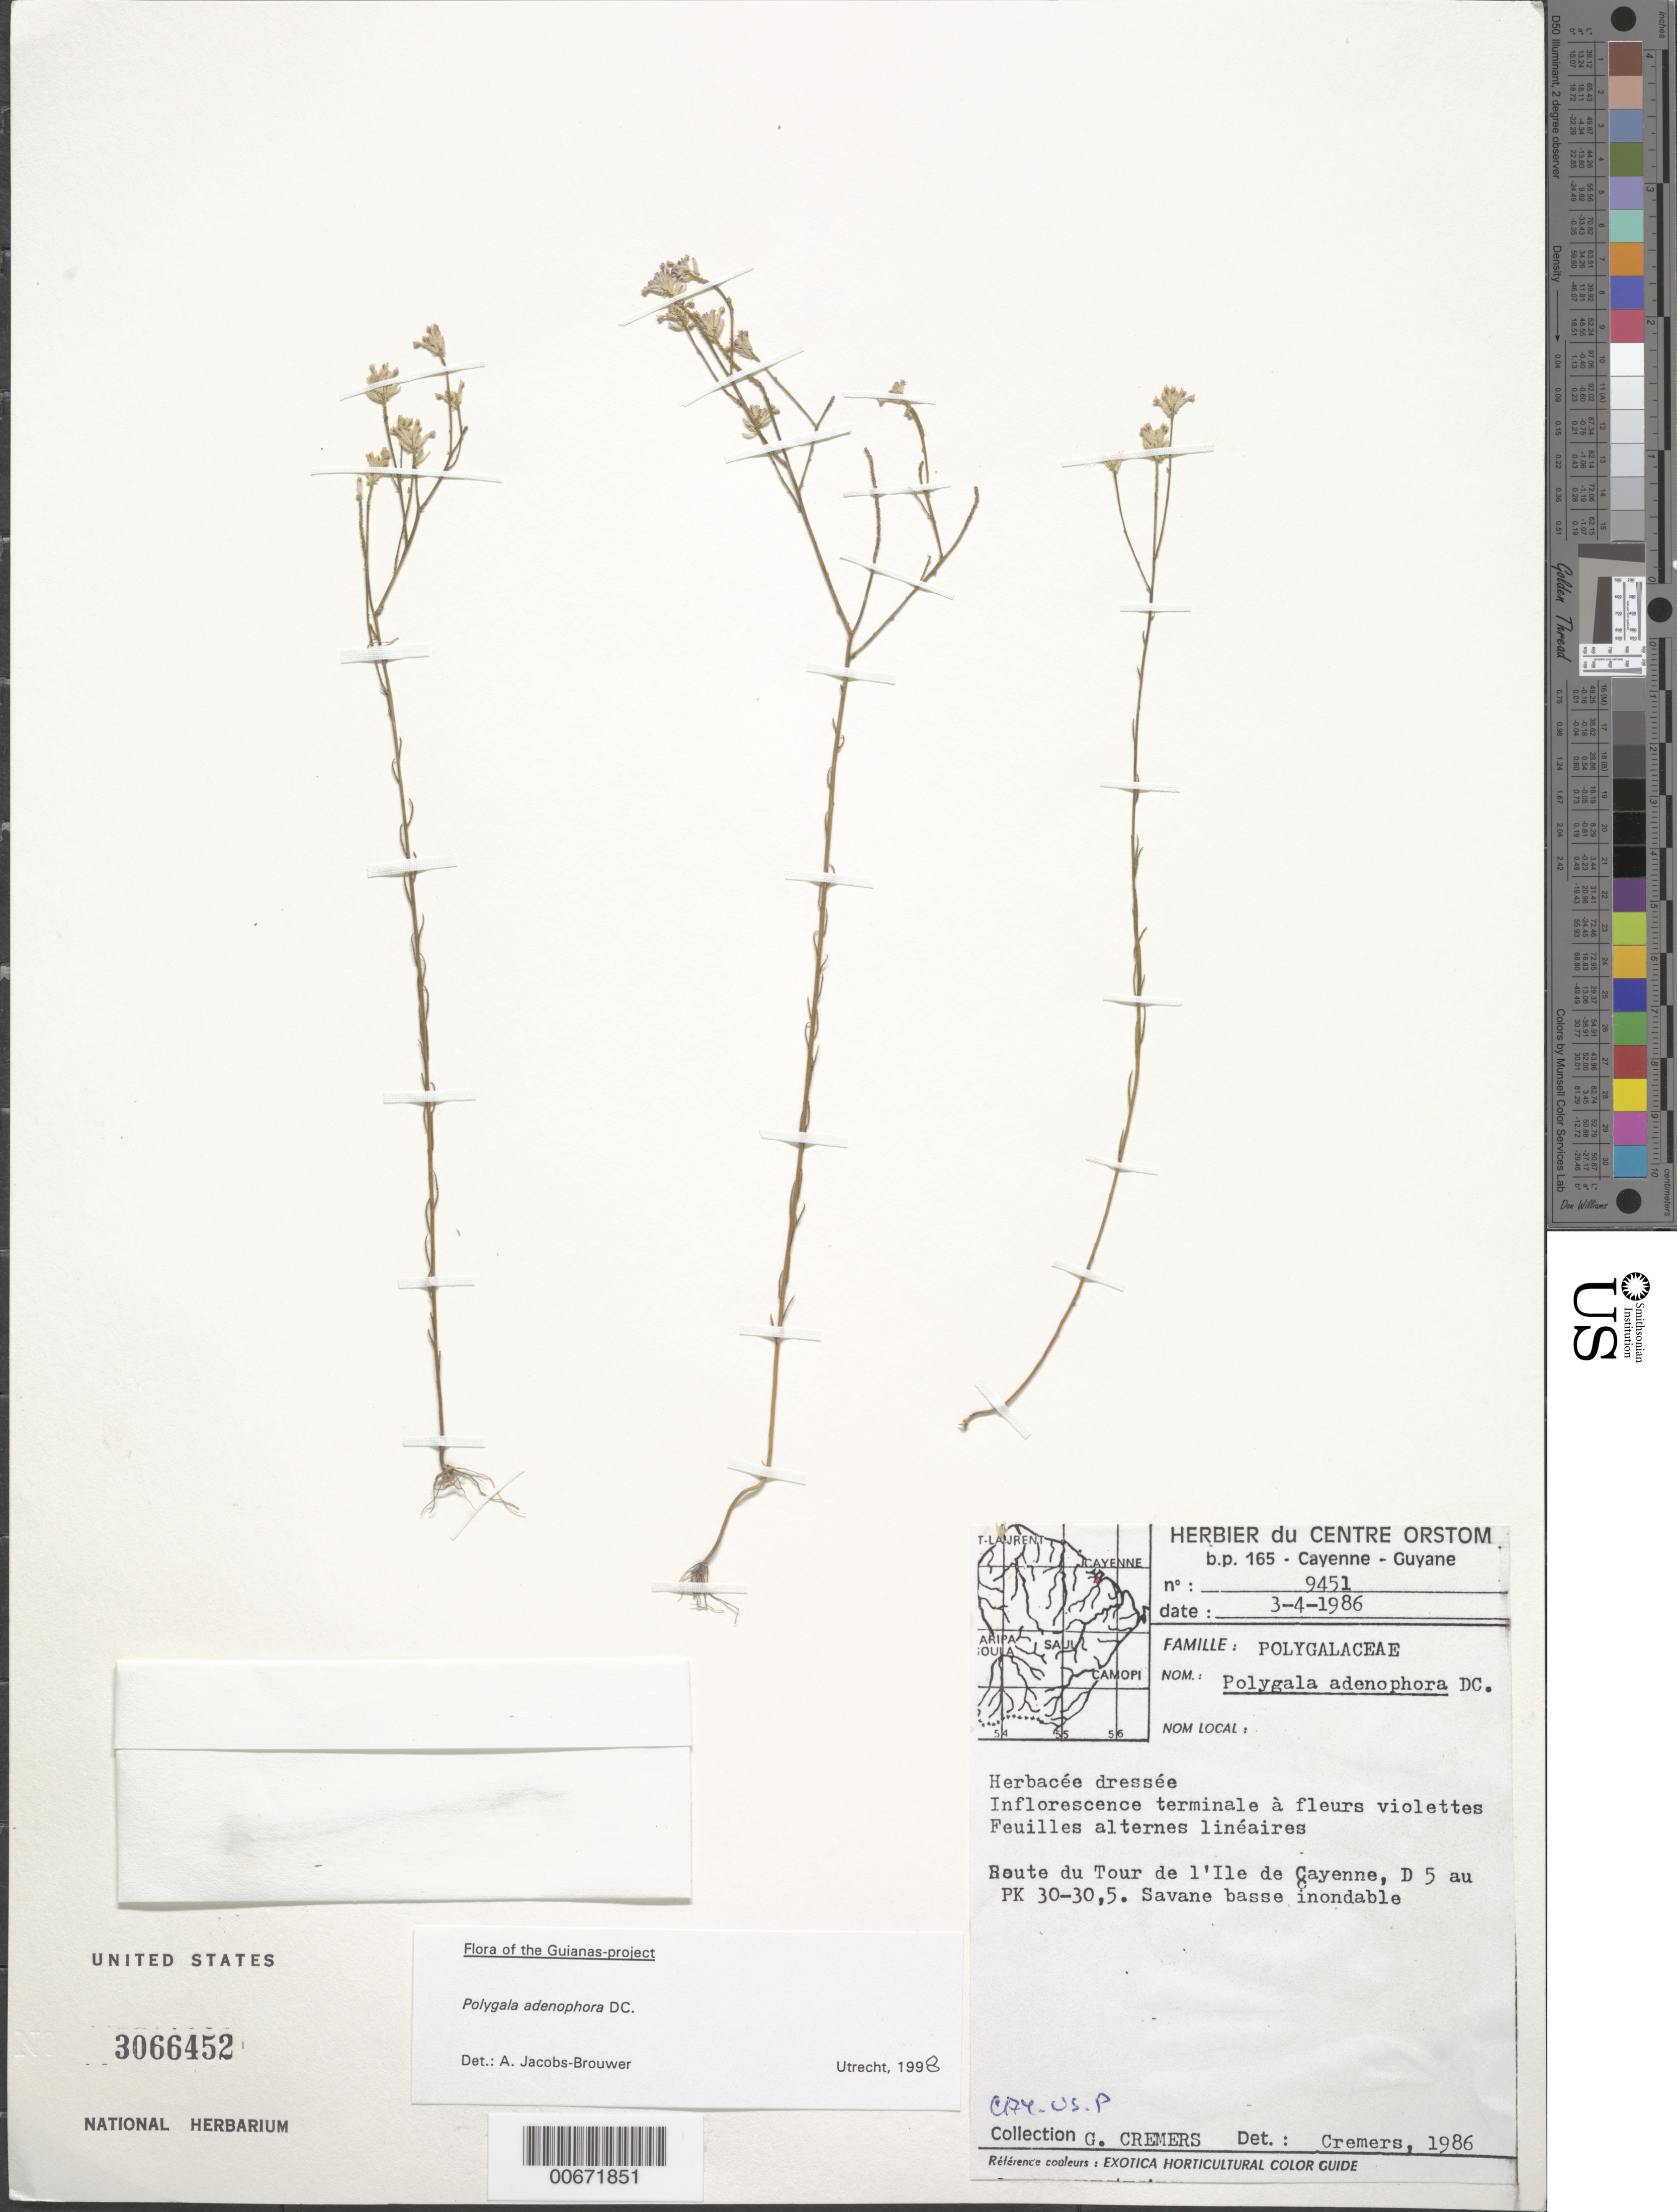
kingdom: Plantae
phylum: Tracheophyta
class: Magnoliopsida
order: Fabales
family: Polygalaceae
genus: Polygala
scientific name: Polygala adenophora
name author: DC.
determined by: Jacobs-Brouwer, A.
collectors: G. Cremers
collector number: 9451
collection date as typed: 3-Apr-86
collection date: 1986-04-03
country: French Guiana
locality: Ile de Cayenne, route du Tour, D 5 au PK 30-30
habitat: Low inundated savanna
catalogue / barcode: US 3066452